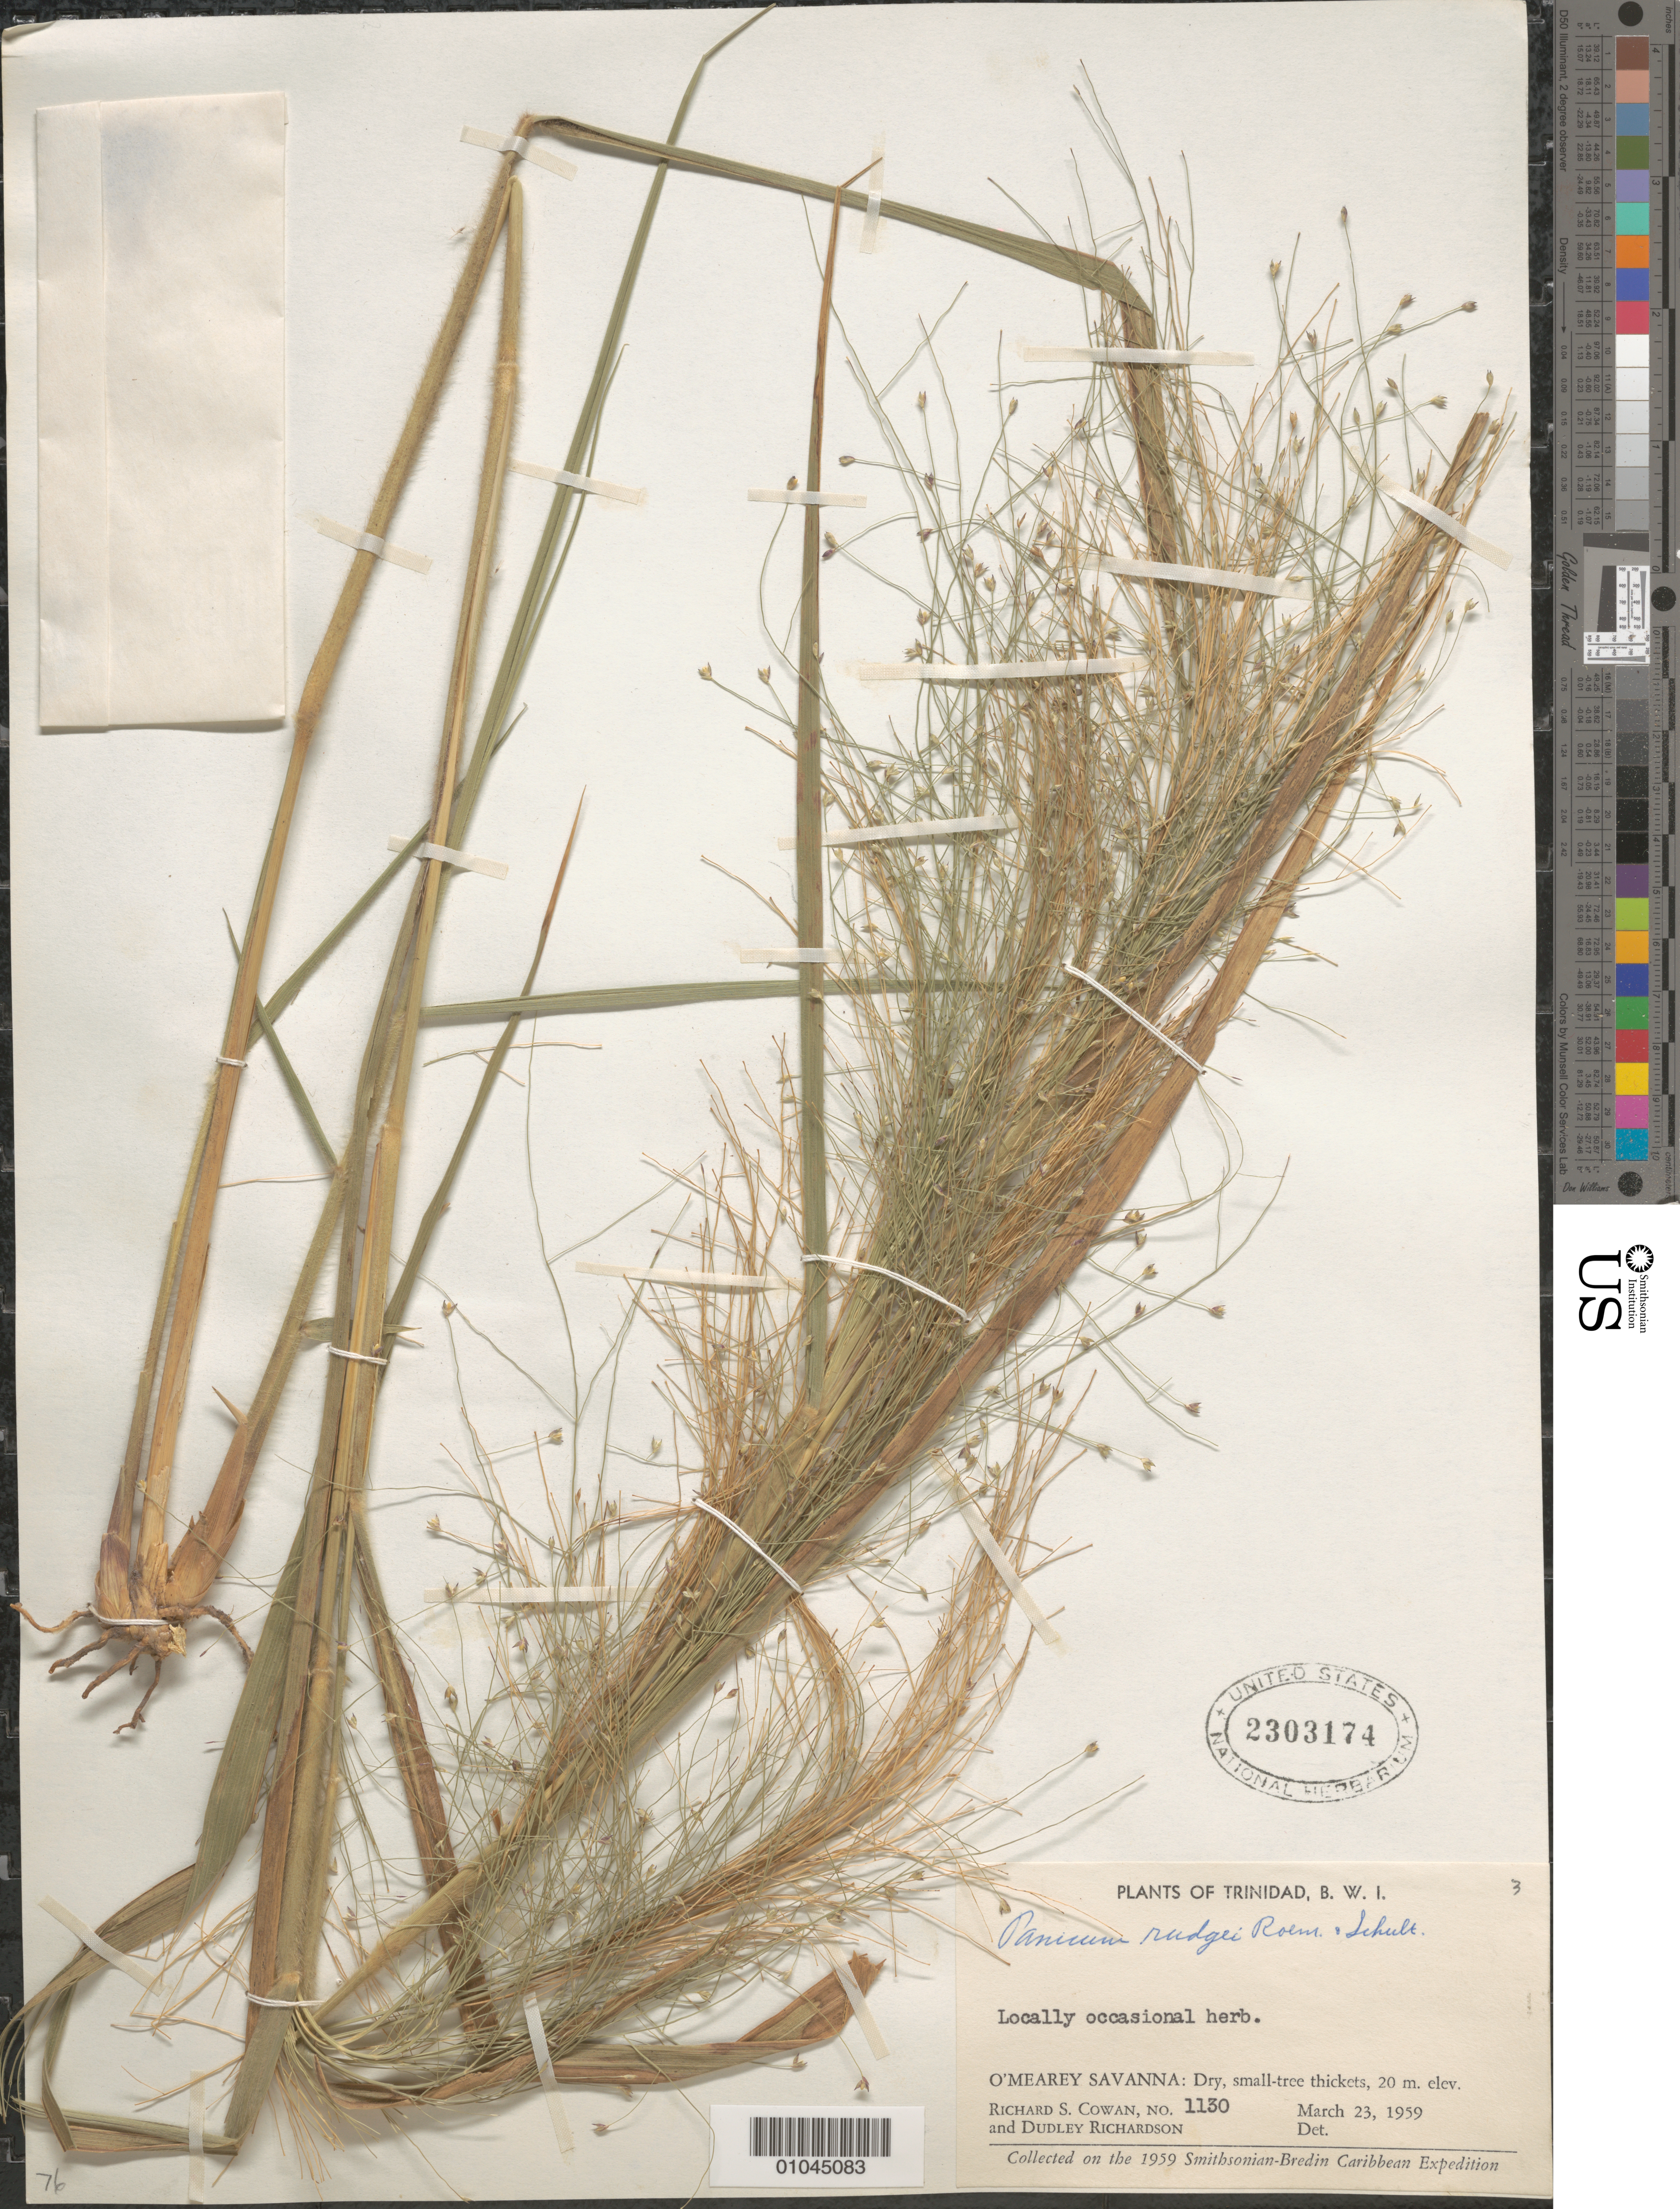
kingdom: Plantae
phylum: Tracheophyta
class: Liliopsida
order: Poales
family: Poaceae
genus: Panicum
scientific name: Panicum rudgei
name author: Roem. & Schult.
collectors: R. S. Cowan & D. Richardson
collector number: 1130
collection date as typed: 23 Mar 1959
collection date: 1959-03-23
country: Trinidad and Tobago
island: Trinidad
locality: O'Mearey savanna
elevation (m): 20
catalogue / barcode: US 2303174